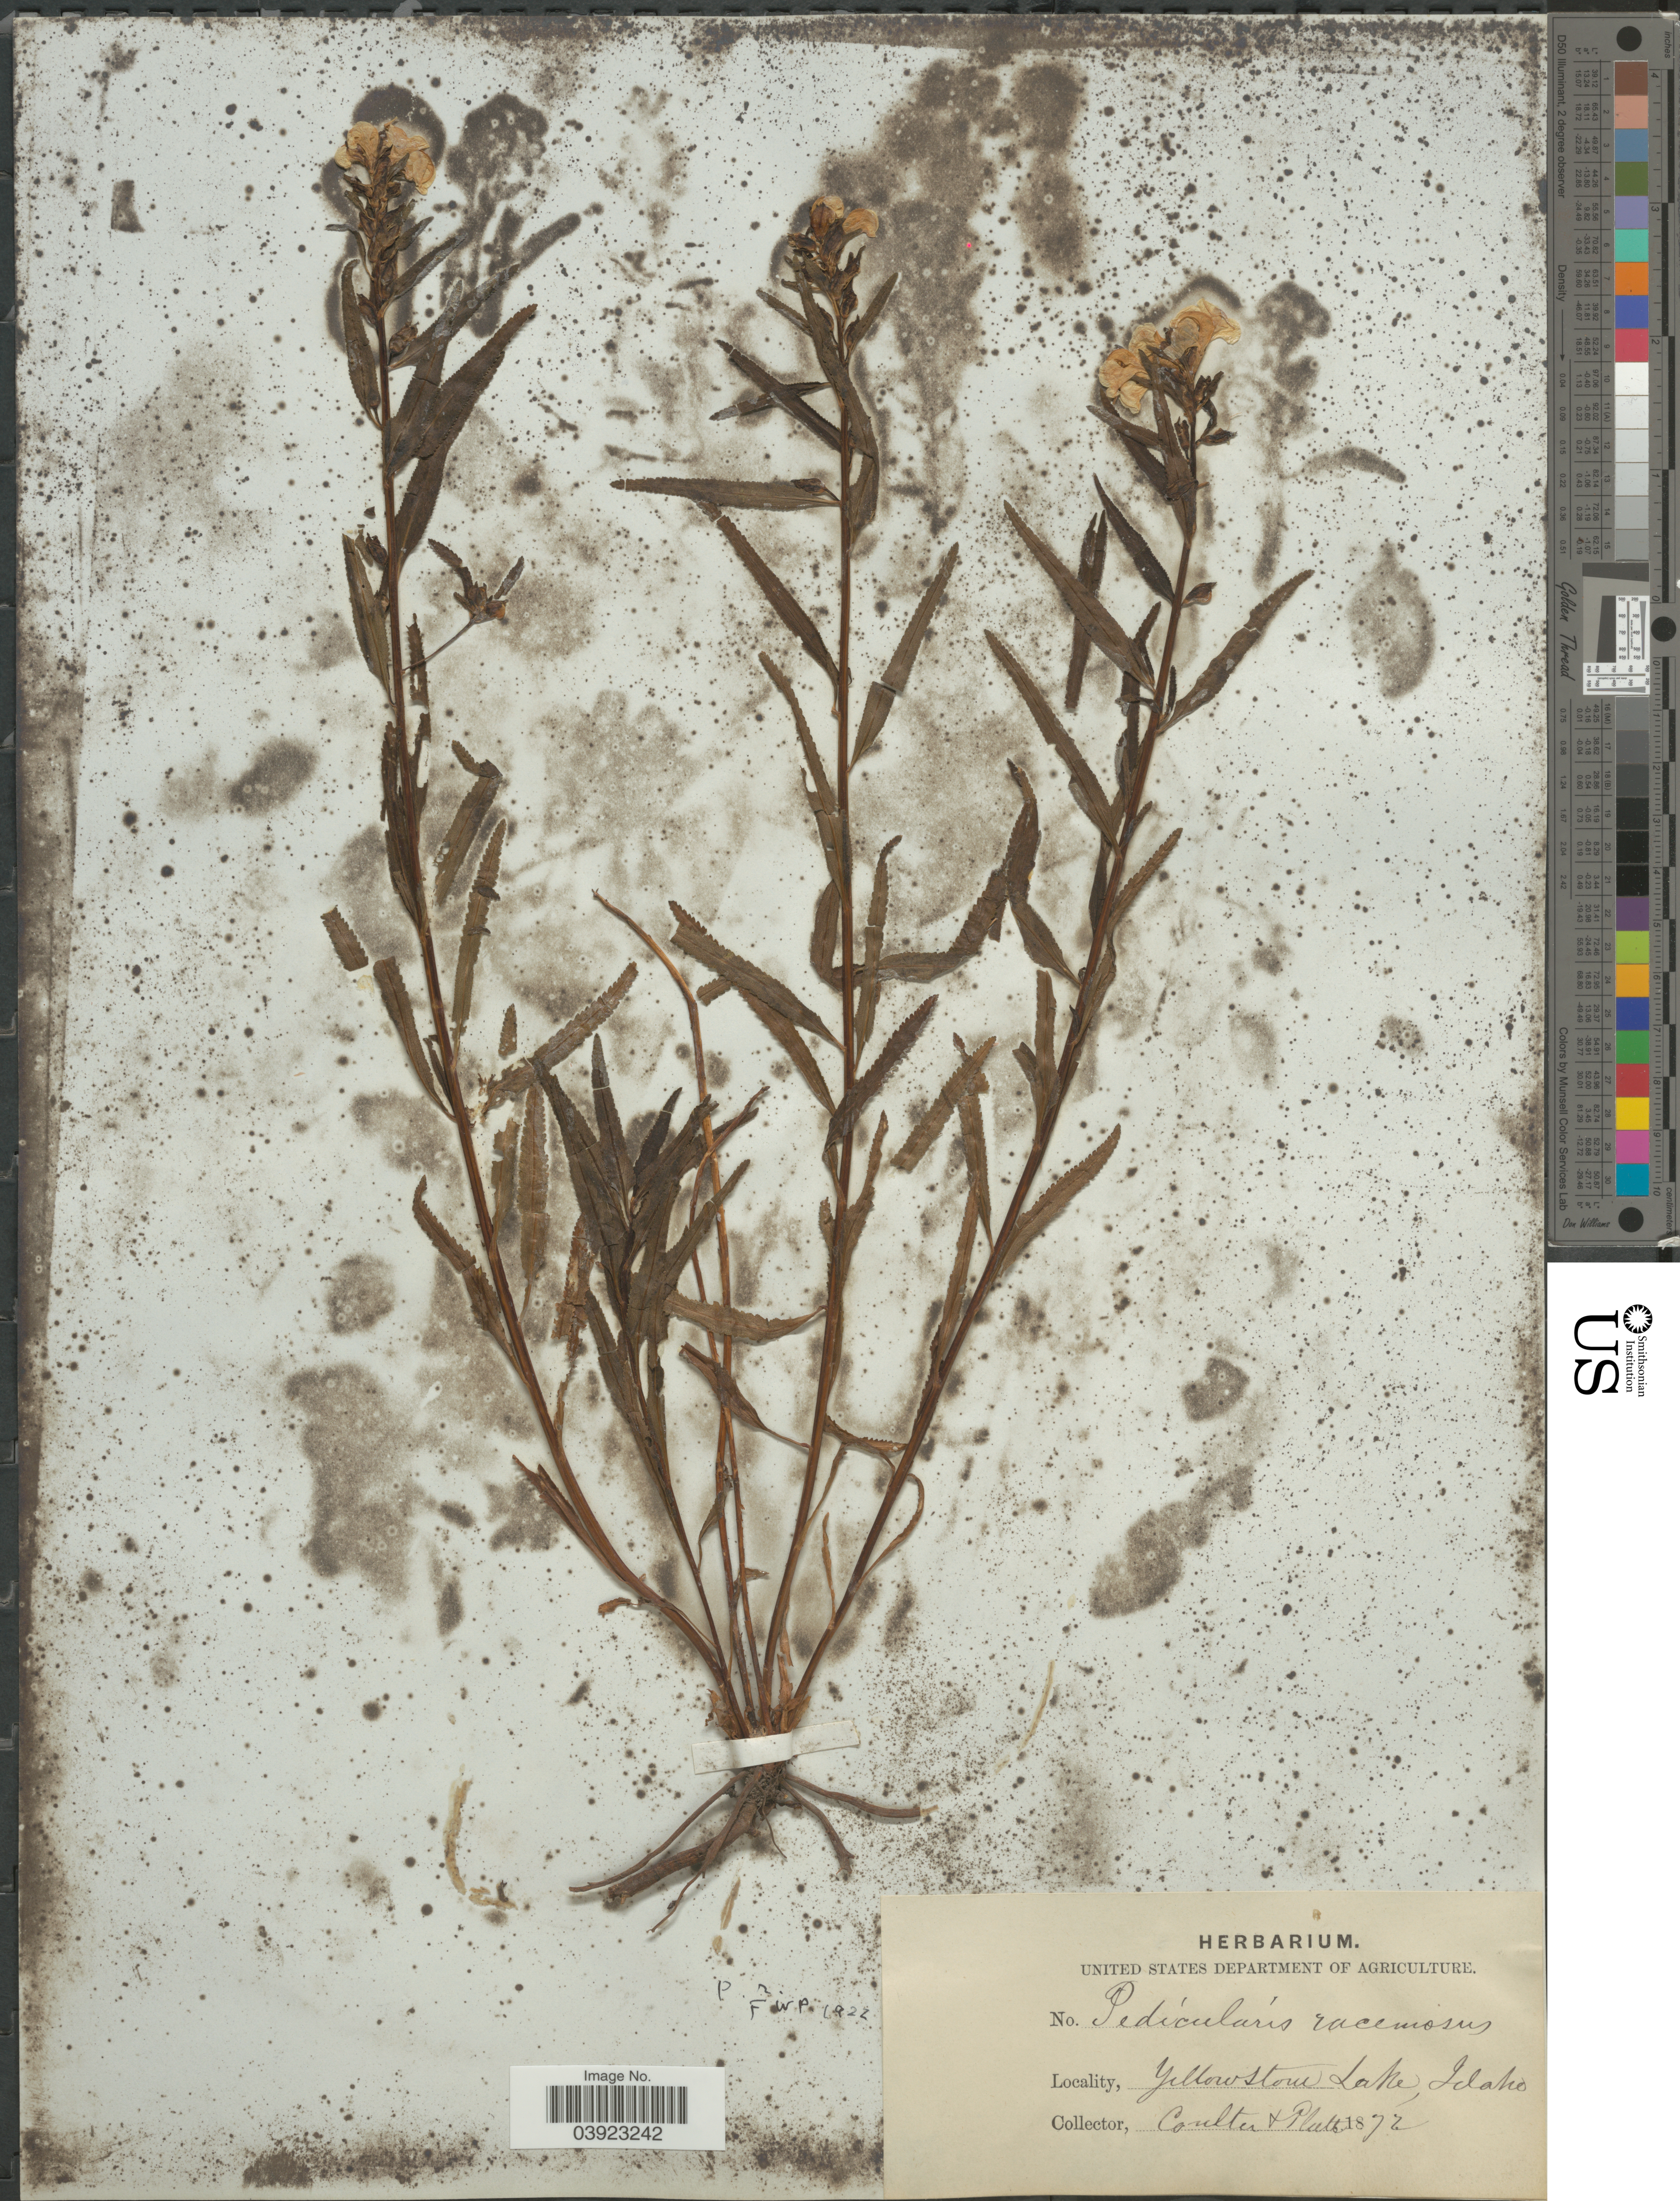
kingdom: Plantae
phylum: Tracheophyta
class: Magnoliopsida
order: Lamiales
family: Orobanchaceae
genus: Pedicularis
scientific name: Pedicularis racemosa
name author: Douglas ex Benth.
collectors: -- Coulter & Platt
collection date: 1872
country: United States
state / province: Idaho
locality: Yellowstone Lake.